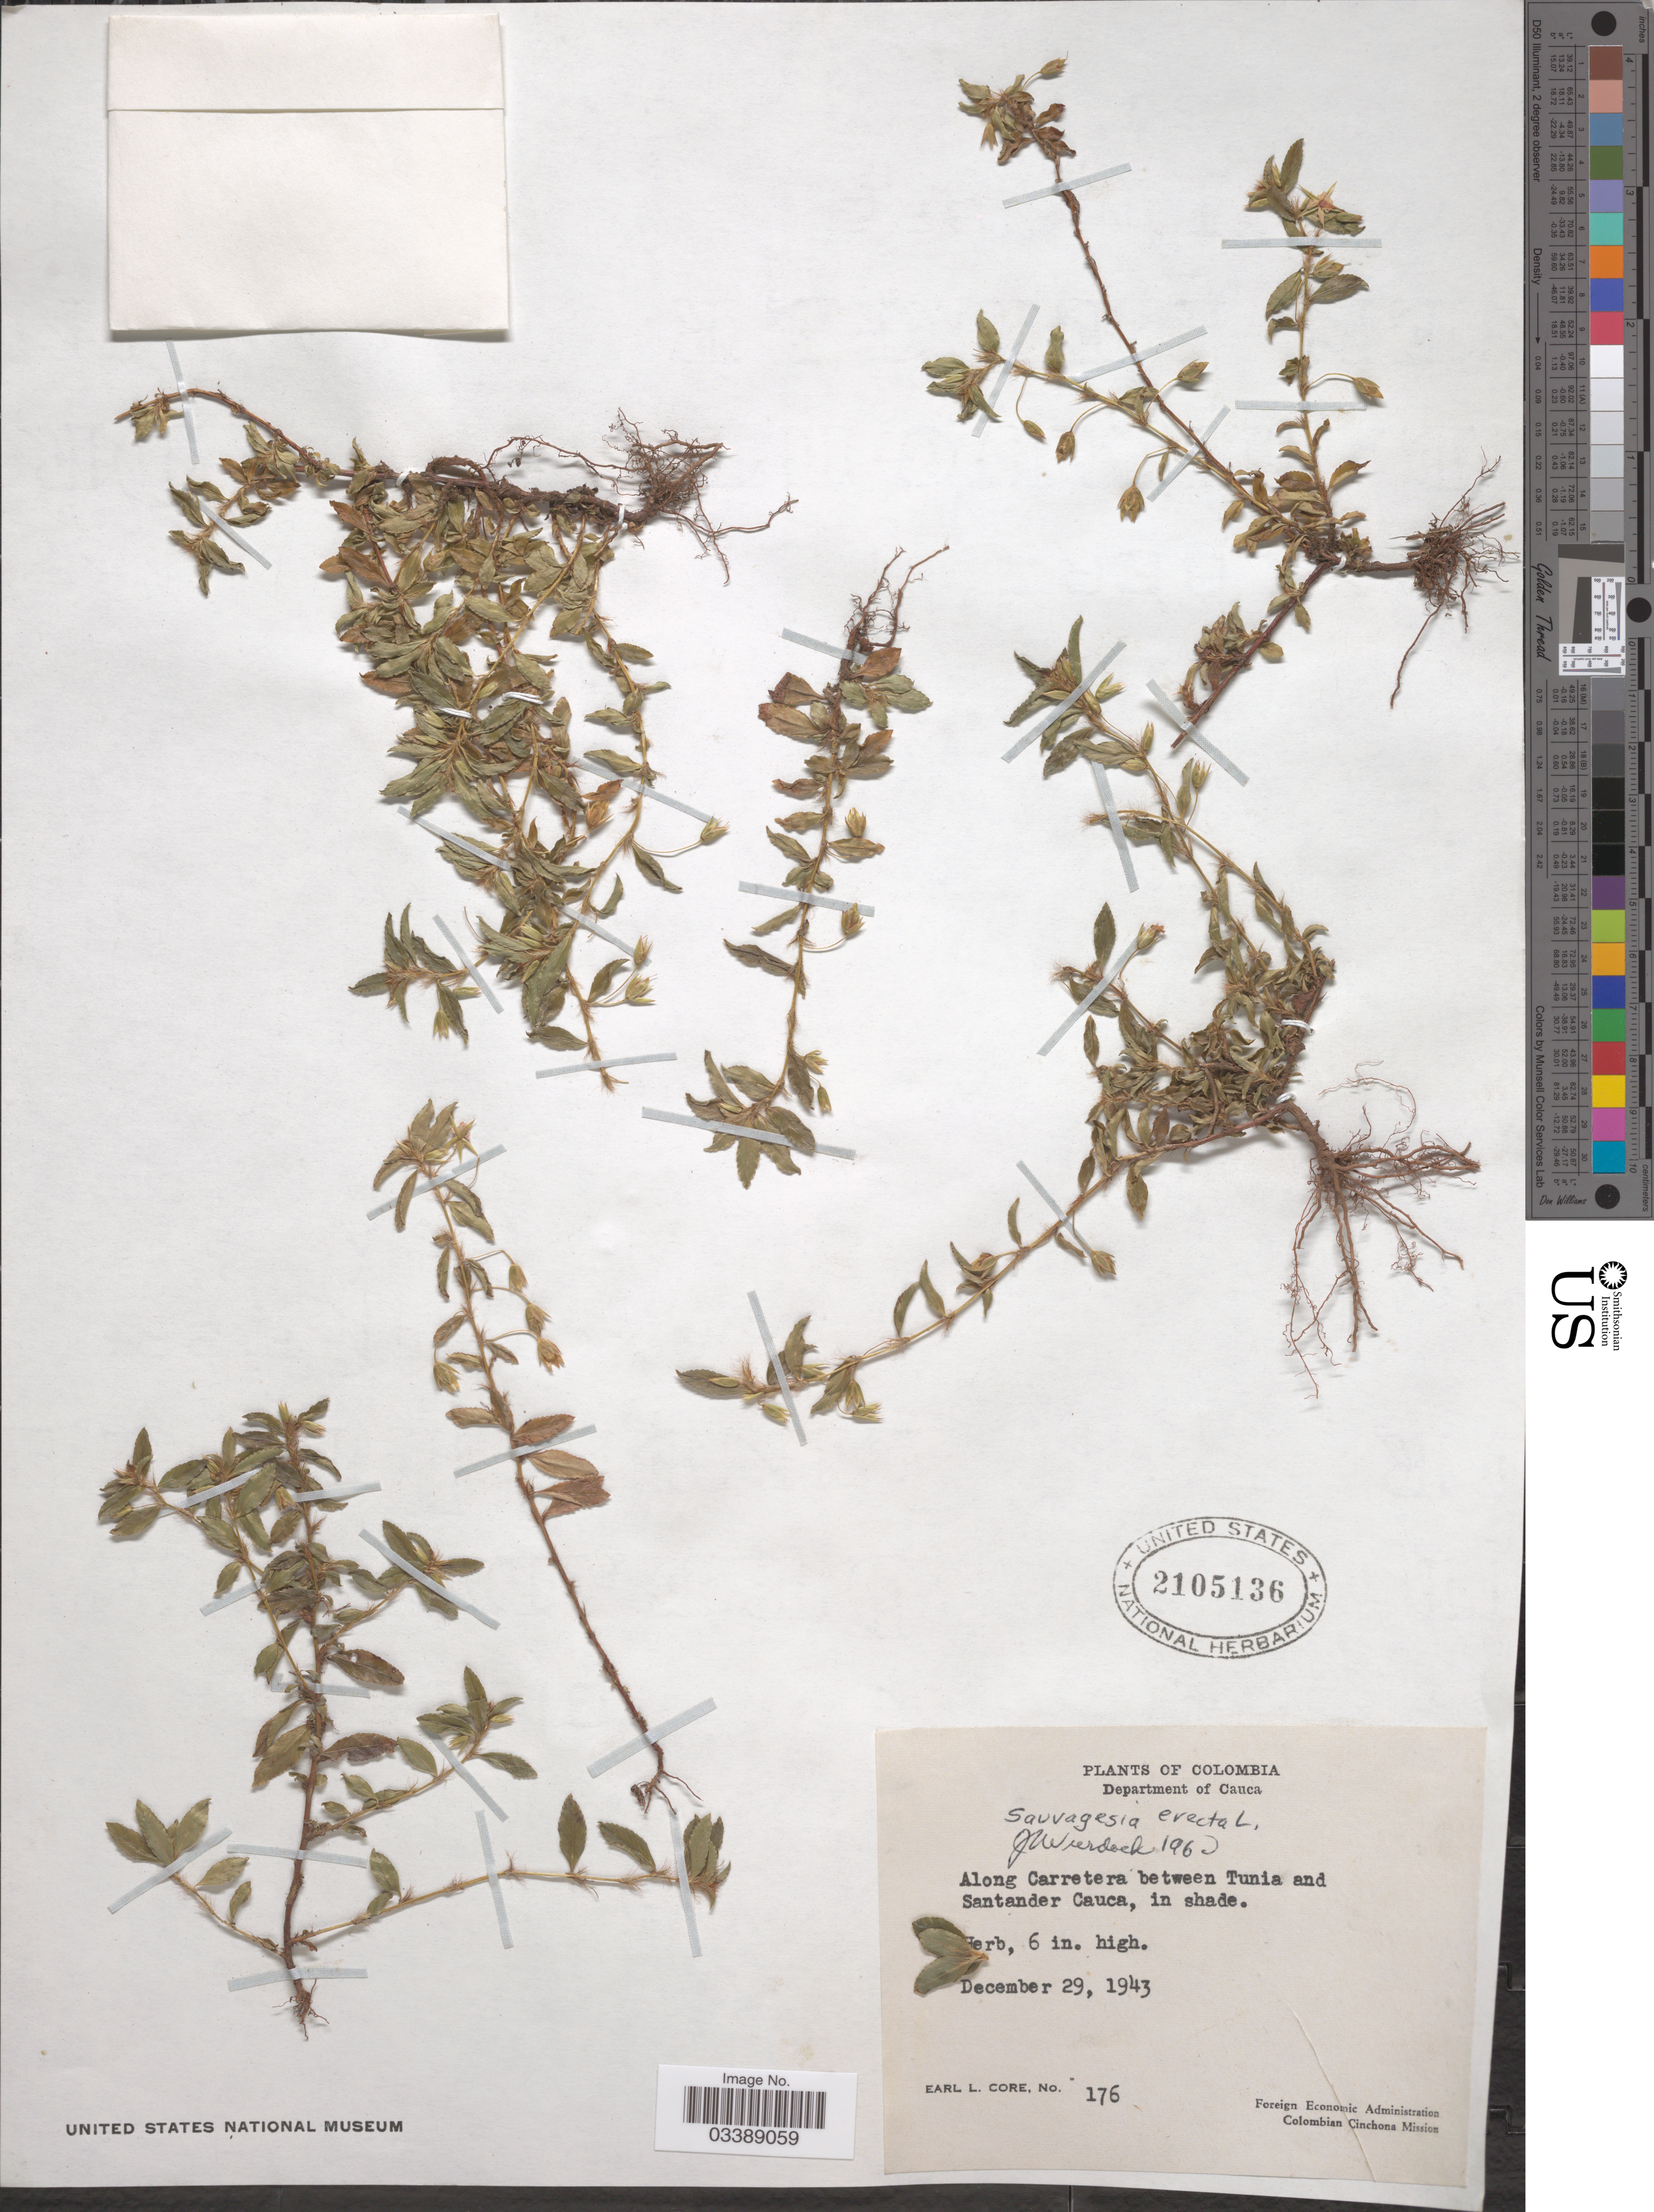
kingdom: Plantae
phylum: Tracheophyta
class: Magnoliopsida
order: Malpighiales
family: Ochnaceae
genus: Sauvagesia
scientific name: Sauvagesia erecta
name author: L.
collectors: E. L. Core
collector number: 176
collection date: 1943-12-29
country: Colombia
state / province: Cauca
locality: Department of Cauca. Along Carretera between Tunia and Santander Cauca.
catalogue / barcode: US 2105136